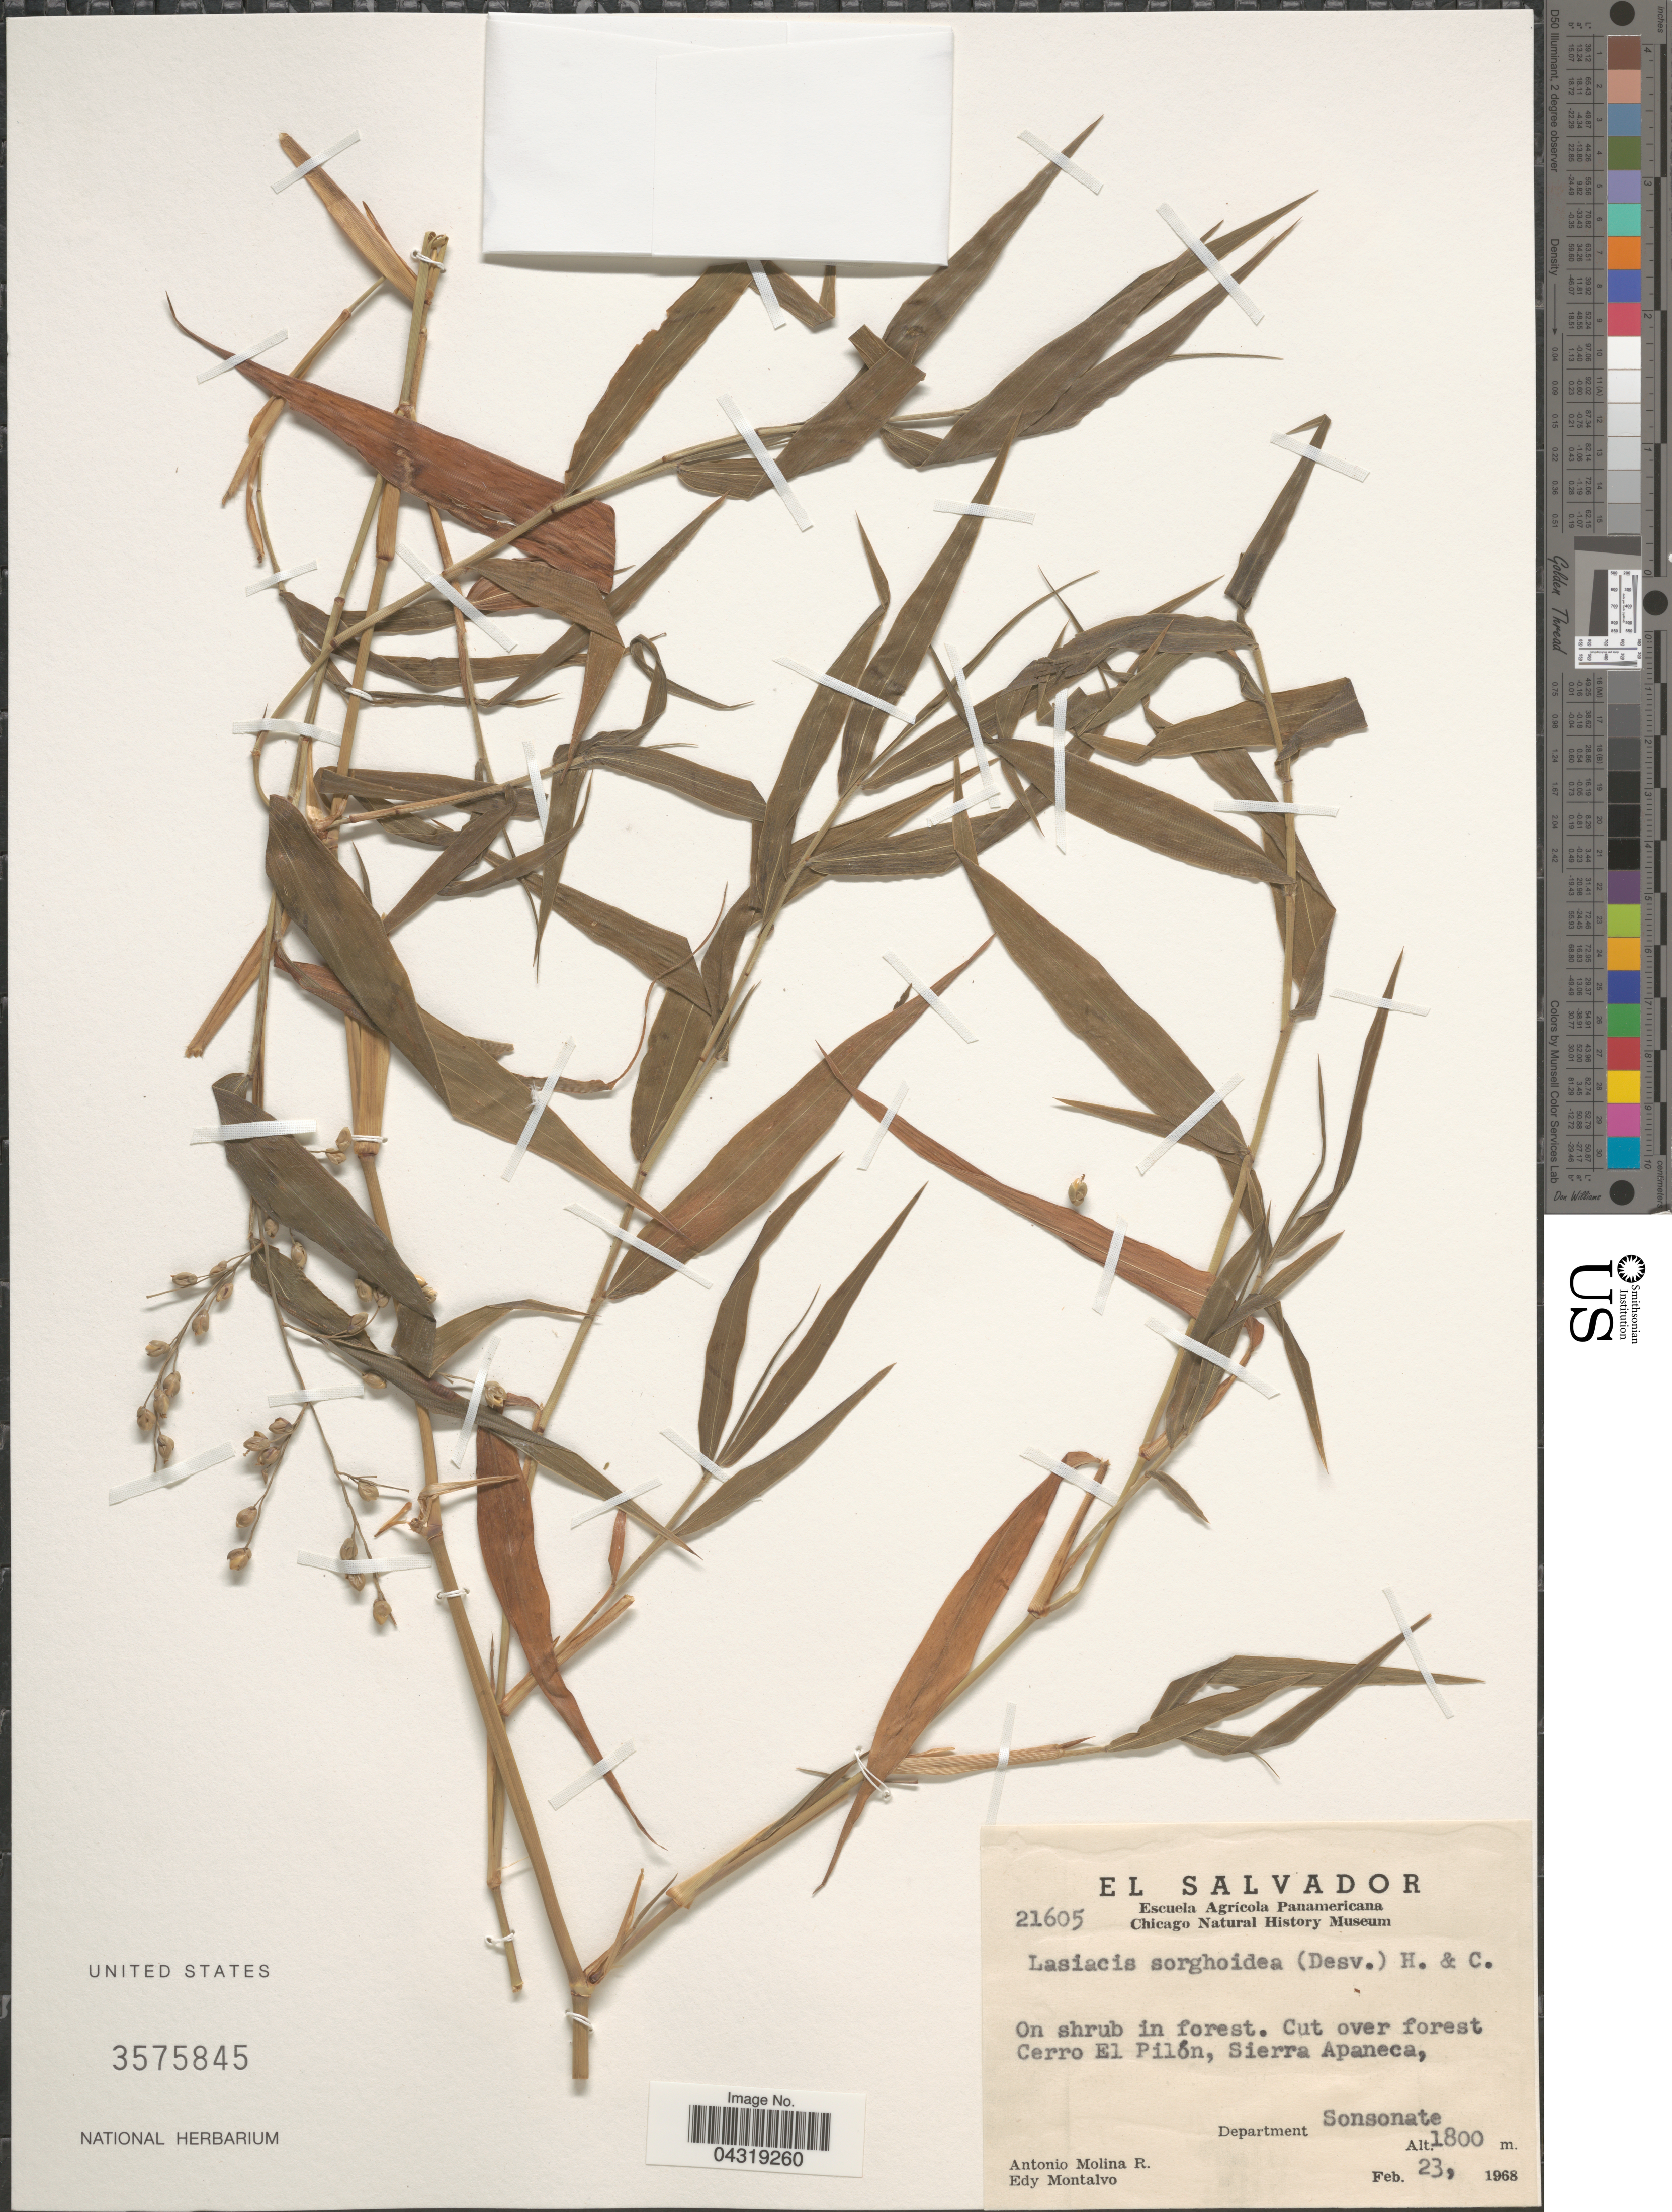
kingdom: Plantae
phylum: Tracheophyta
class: Liliopsida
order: Poales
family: Poaceae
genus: Lasiacis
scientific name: Lasiacis sorghoidea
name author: (Desv. ex Ham.) Hitchc. & Chase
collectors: A. Molina R. & E. A. Montalvo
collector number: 21605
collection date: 1968-02-23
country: El Salvador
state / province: Sonsonate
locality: Cut over forest Cerro El Pilón, Sierra Apaneca, Department Sonsonate.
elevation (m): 1800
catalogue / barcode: US 3575845